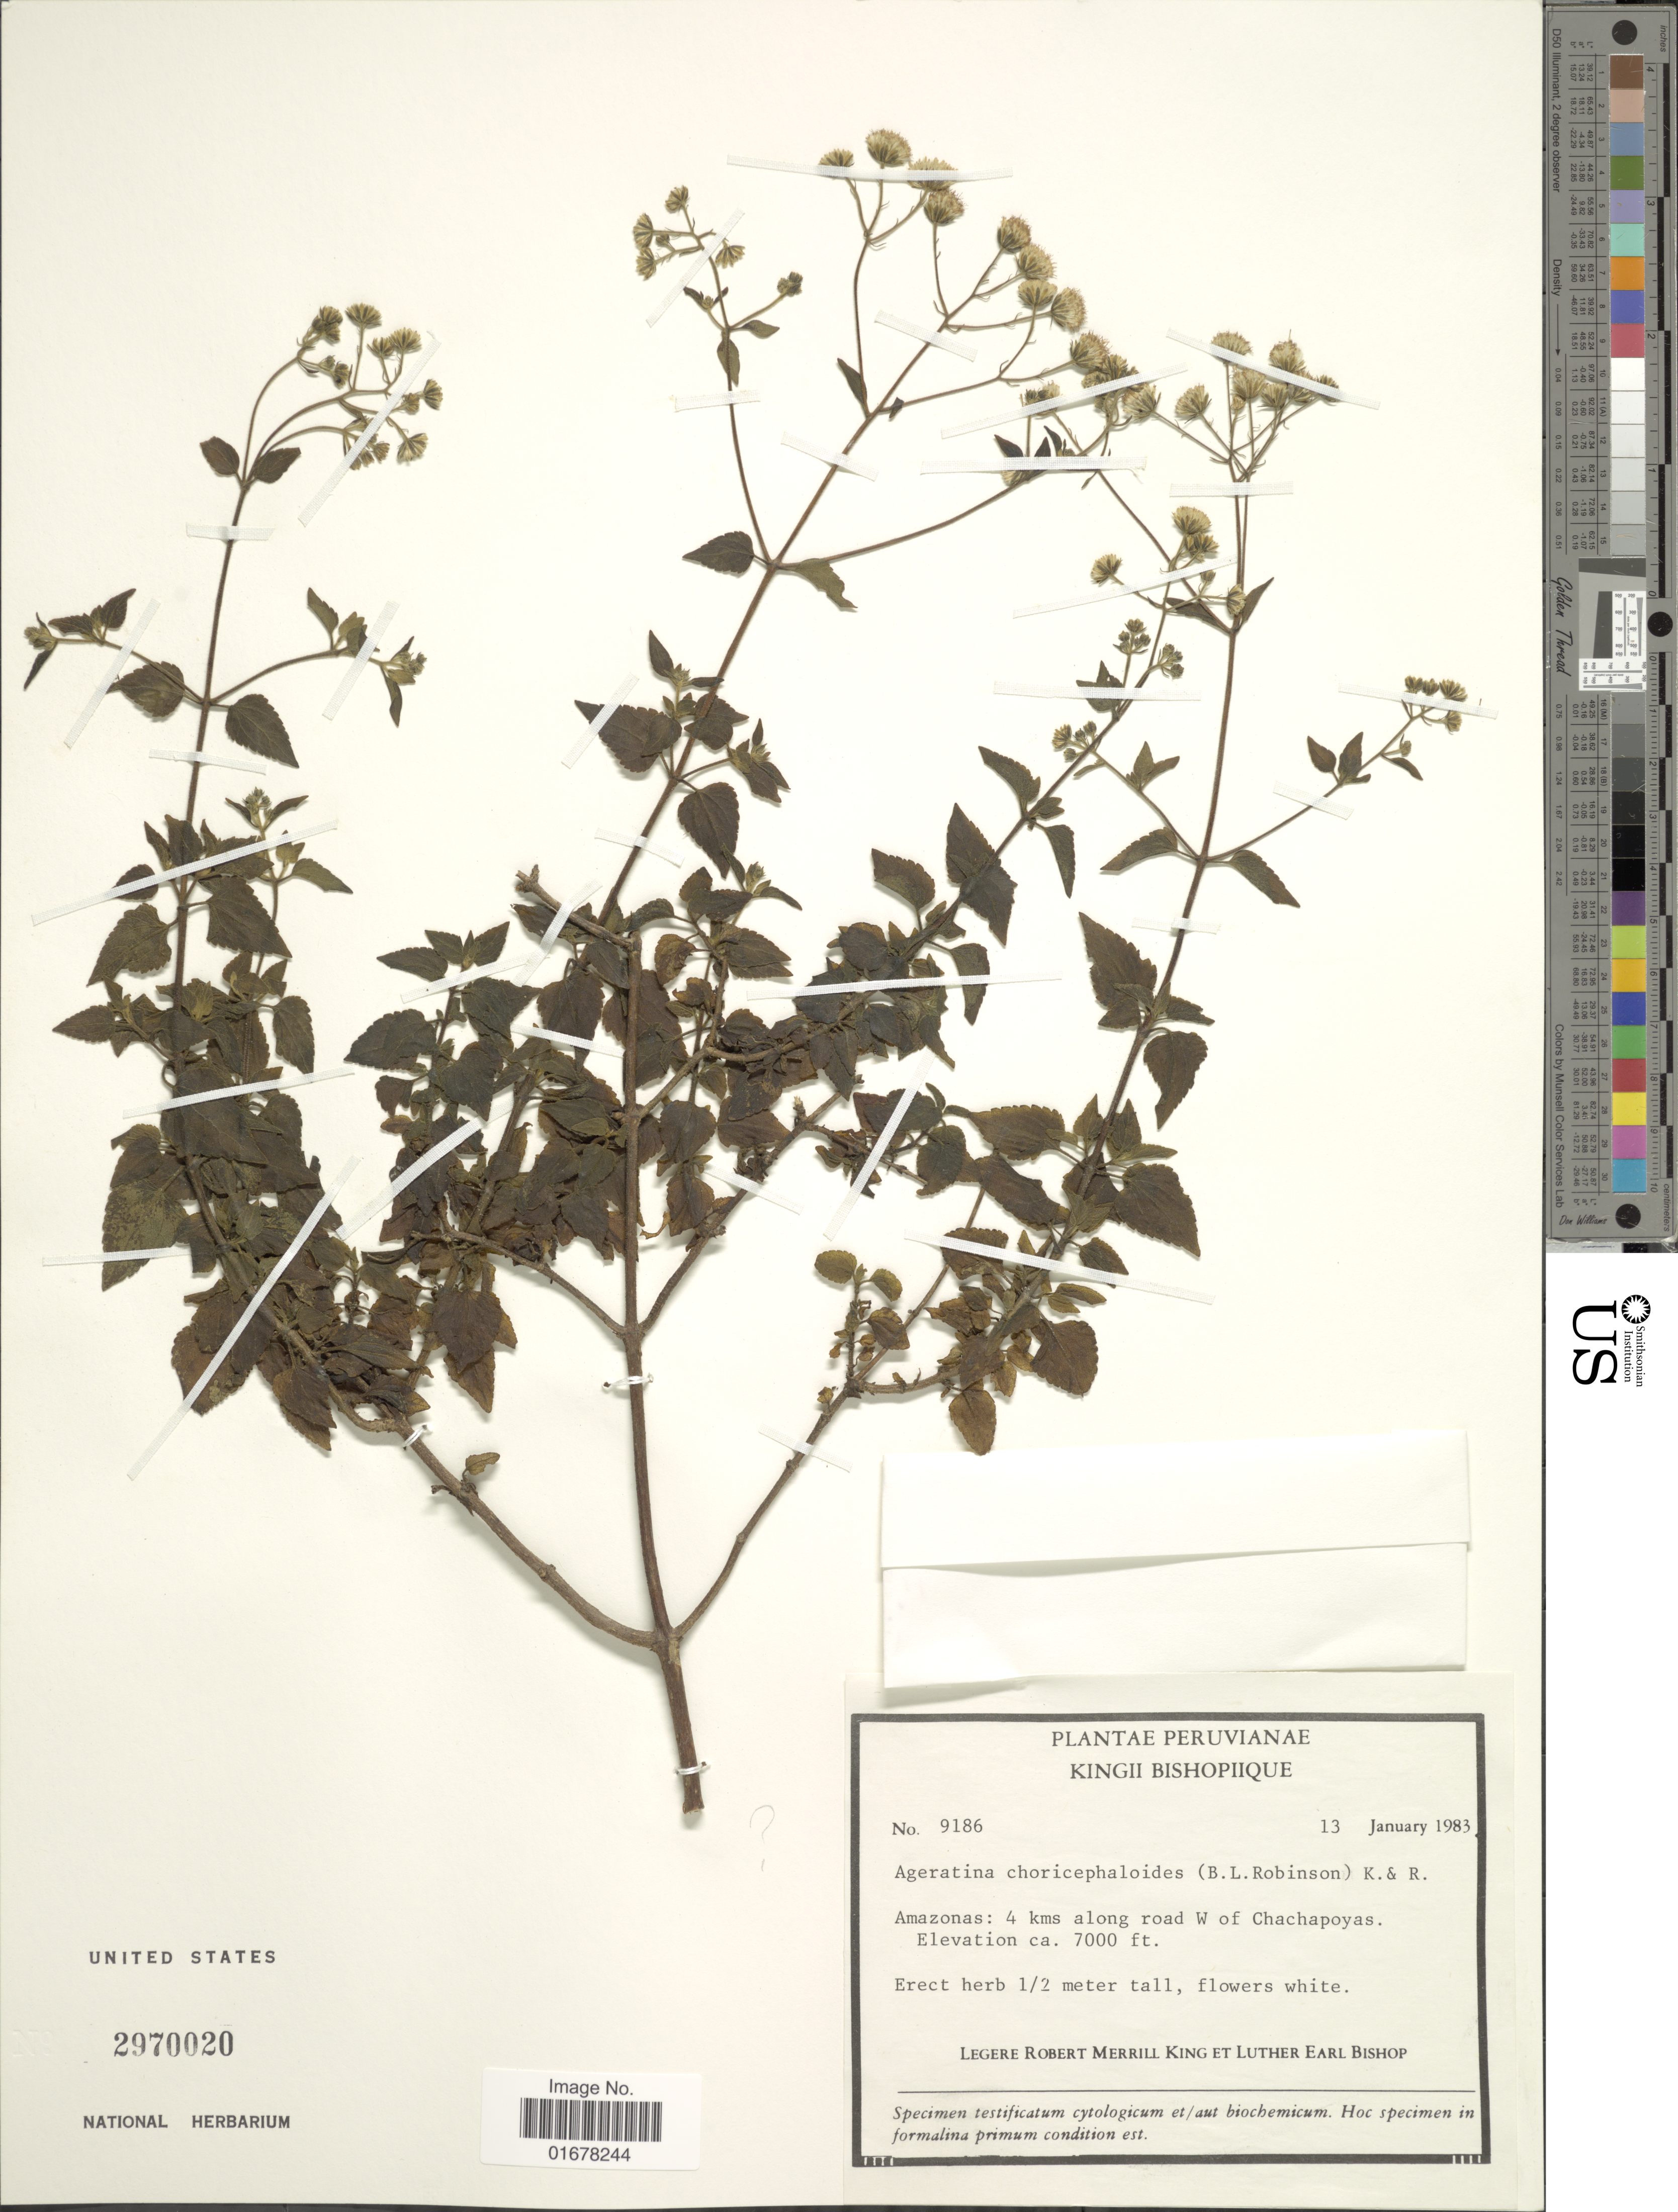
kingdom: Plantae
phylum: Tracheophyta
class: Magnoliopsida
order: Asterales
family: Asteraceae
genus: Ageratina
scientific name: Ageratina choricephaloides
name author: (B.L. Rob.) R.M. King & H. Rob.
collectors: R. M. King & L. E. Bishop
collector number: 9186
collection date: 1983-01-13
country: Peru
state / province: Amazonas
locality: Amazonas: 4 kms along road W of Chachapoyas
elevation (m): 2134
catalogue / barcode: US 2970020